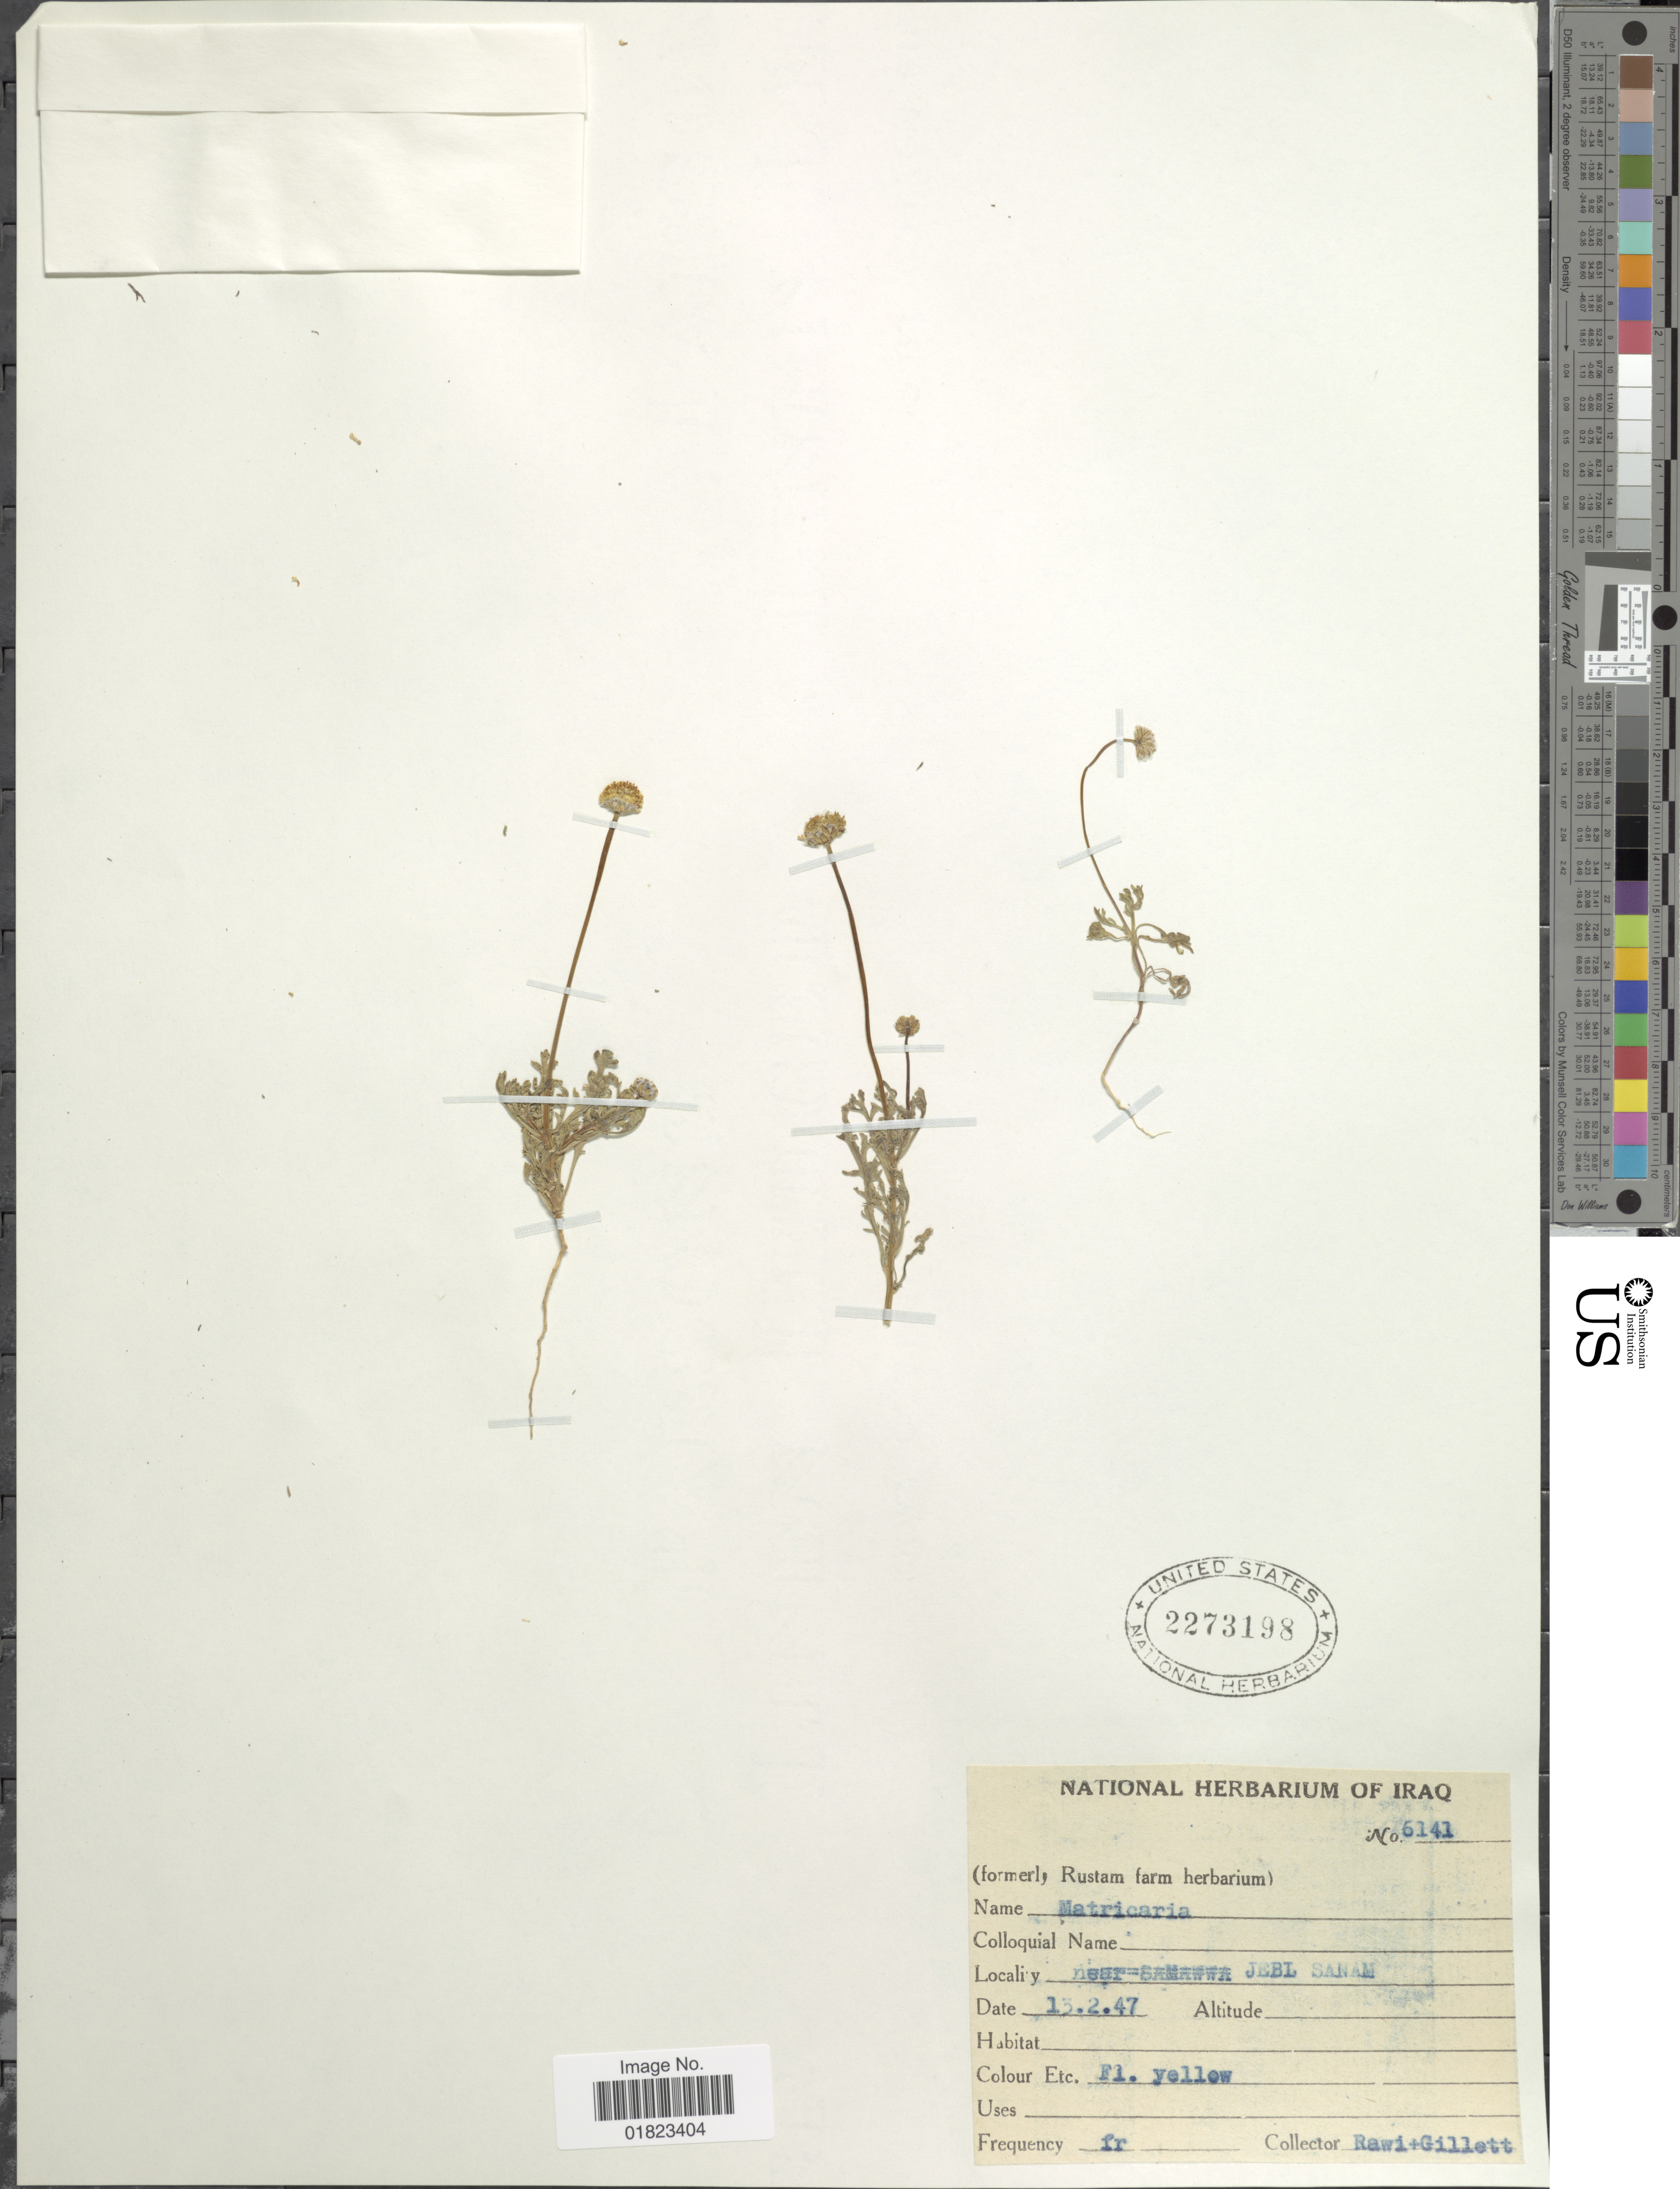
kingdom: Plantae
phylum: Tracheophyta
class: Magnoliopsida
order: Asterales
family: Asteraceae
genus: Matricaria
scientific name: Matricaria sp.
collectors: -. Rawi & Gillett, --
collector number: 6141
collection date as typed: Transcribed d/m/y: 13/2/47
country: Iraq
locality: Near Samawah Jebl Sanam.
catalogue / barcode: US 2273198